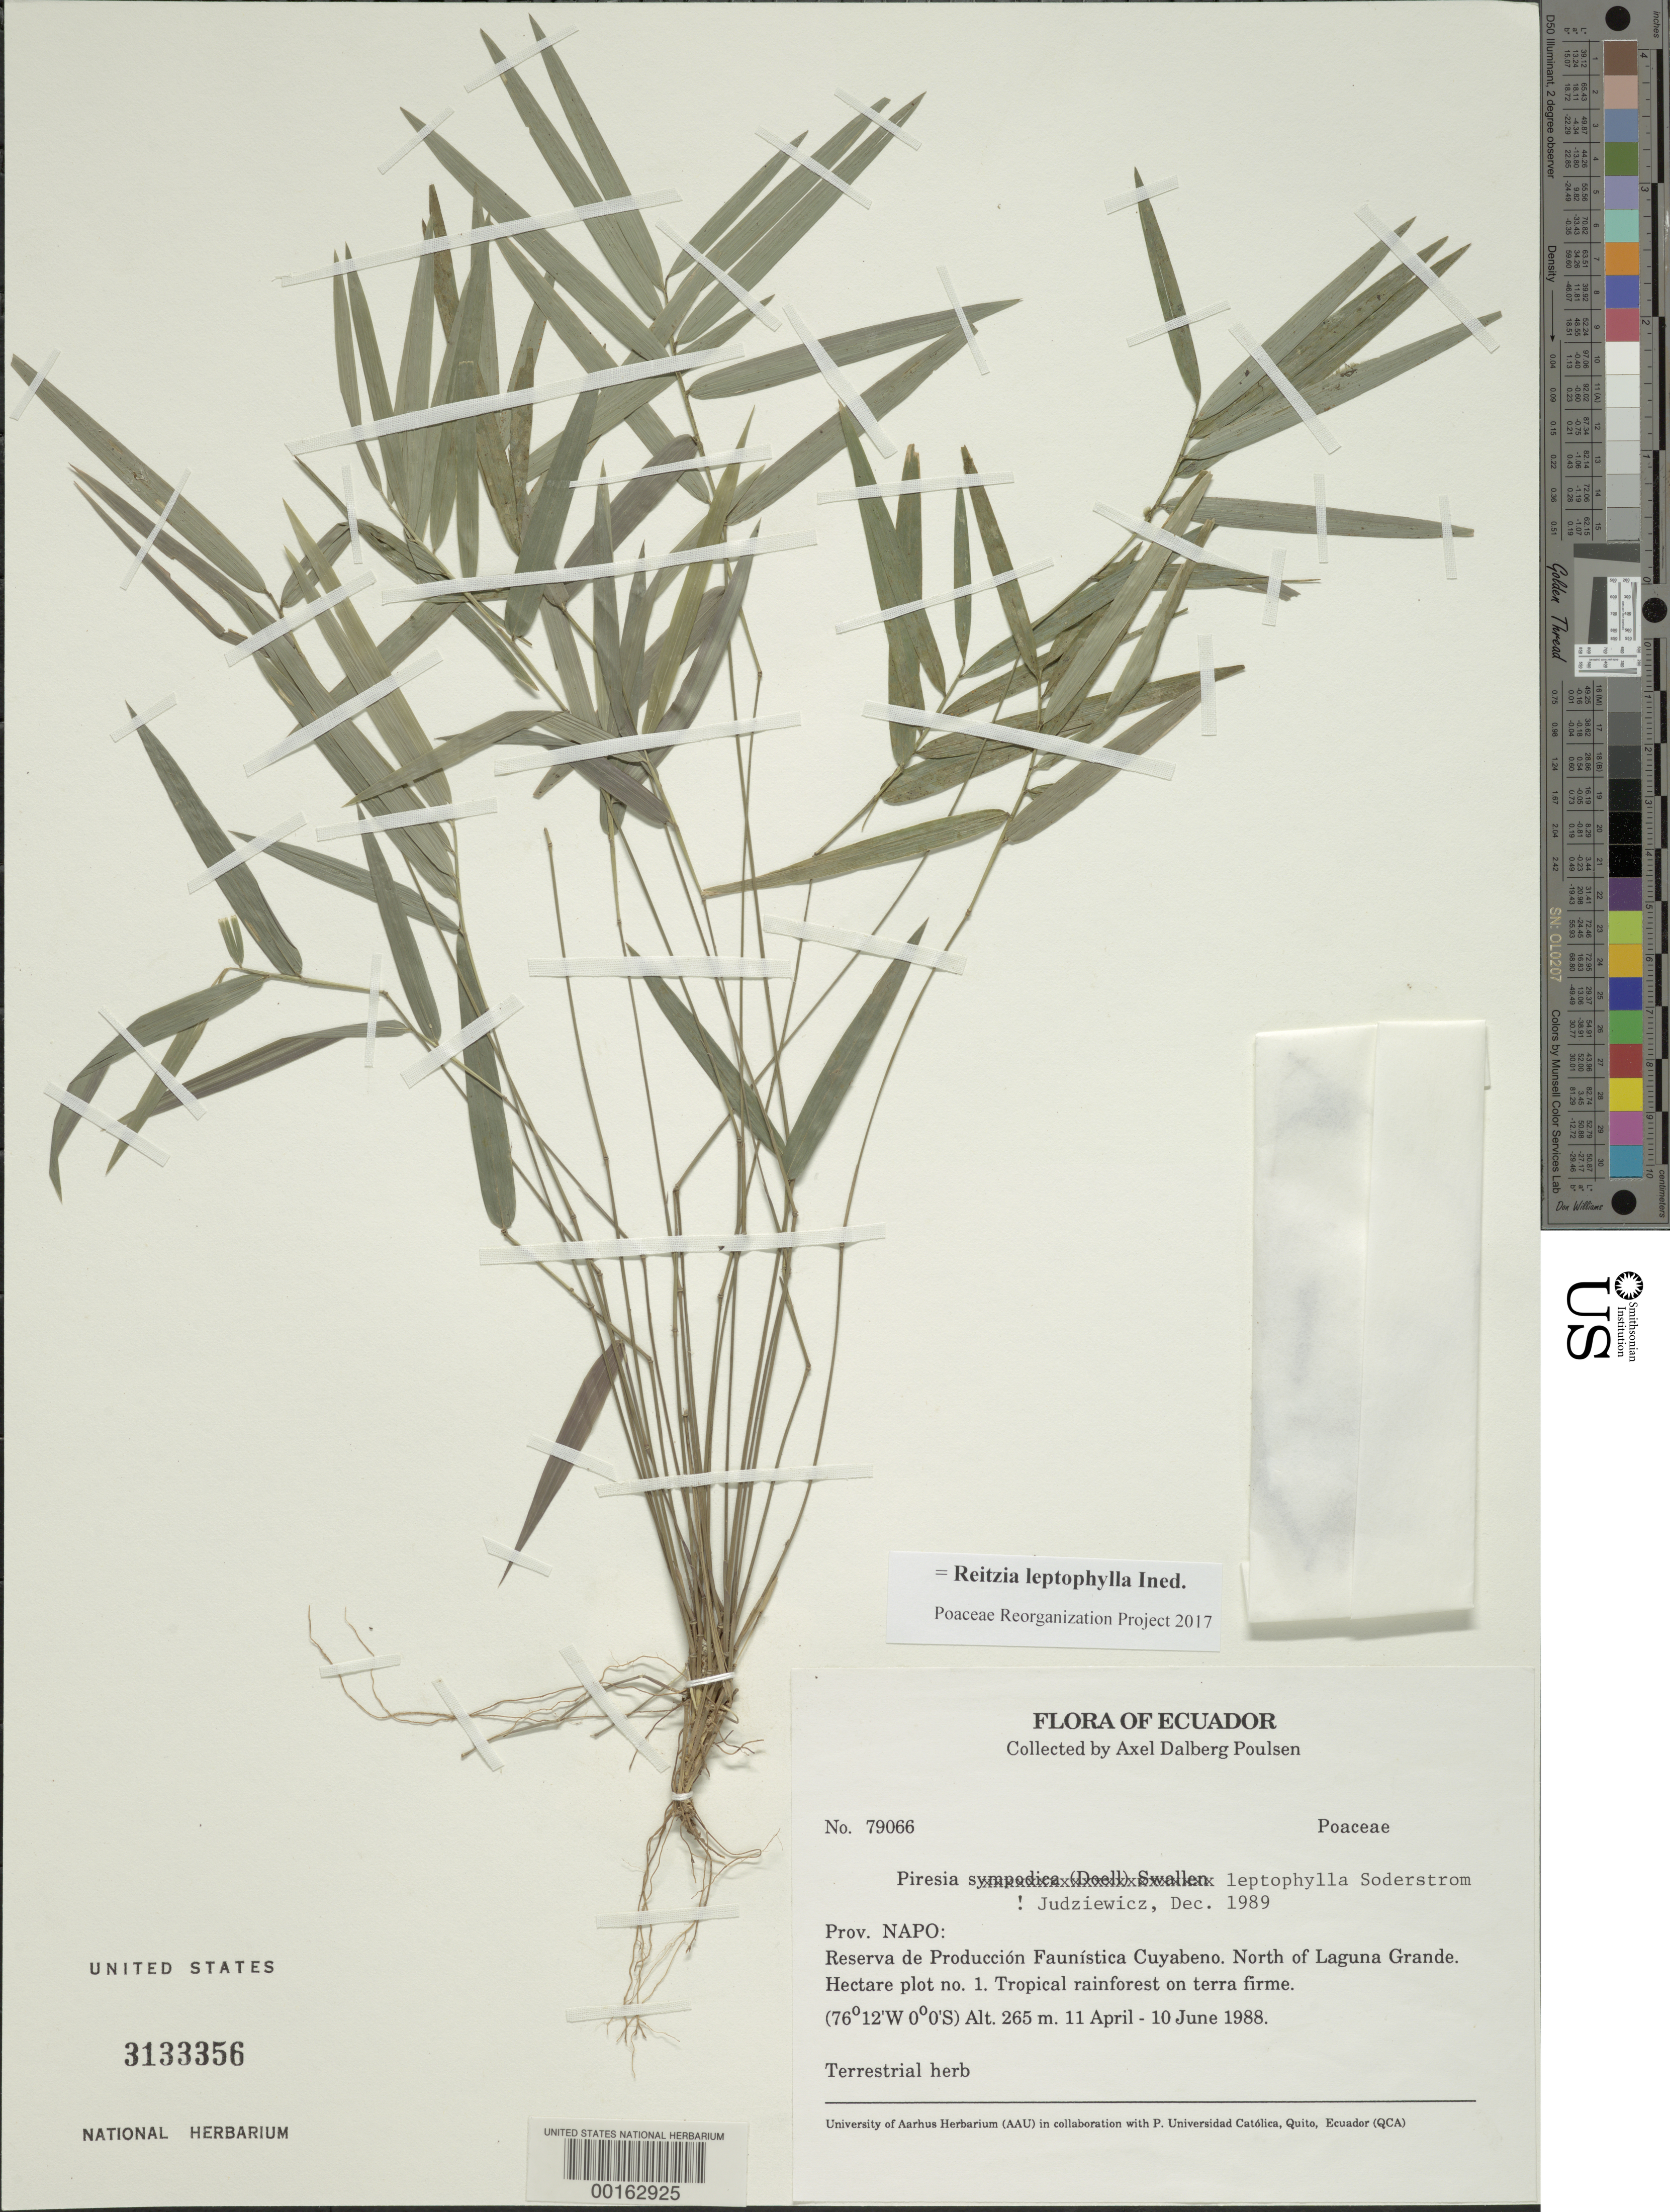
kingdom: Plantae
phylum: Tracheophyta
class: Liliopsida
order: Poales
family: Poaceae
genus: Reitzia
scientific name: Reitzia leptophylla ined. 2019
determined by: Poaceae Reorganization Project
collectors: A. Poulsen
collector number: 79066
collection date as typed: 11 Apr 1988 to 10 Jun 1988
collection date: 1988-04-11/1988-06-10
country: Ecuador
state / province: Napo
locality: N of Laguna Grande, Reserva de produccion faunistica cuyabeno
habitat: Tropical rainforest on terra firme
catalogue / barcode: US 3133356